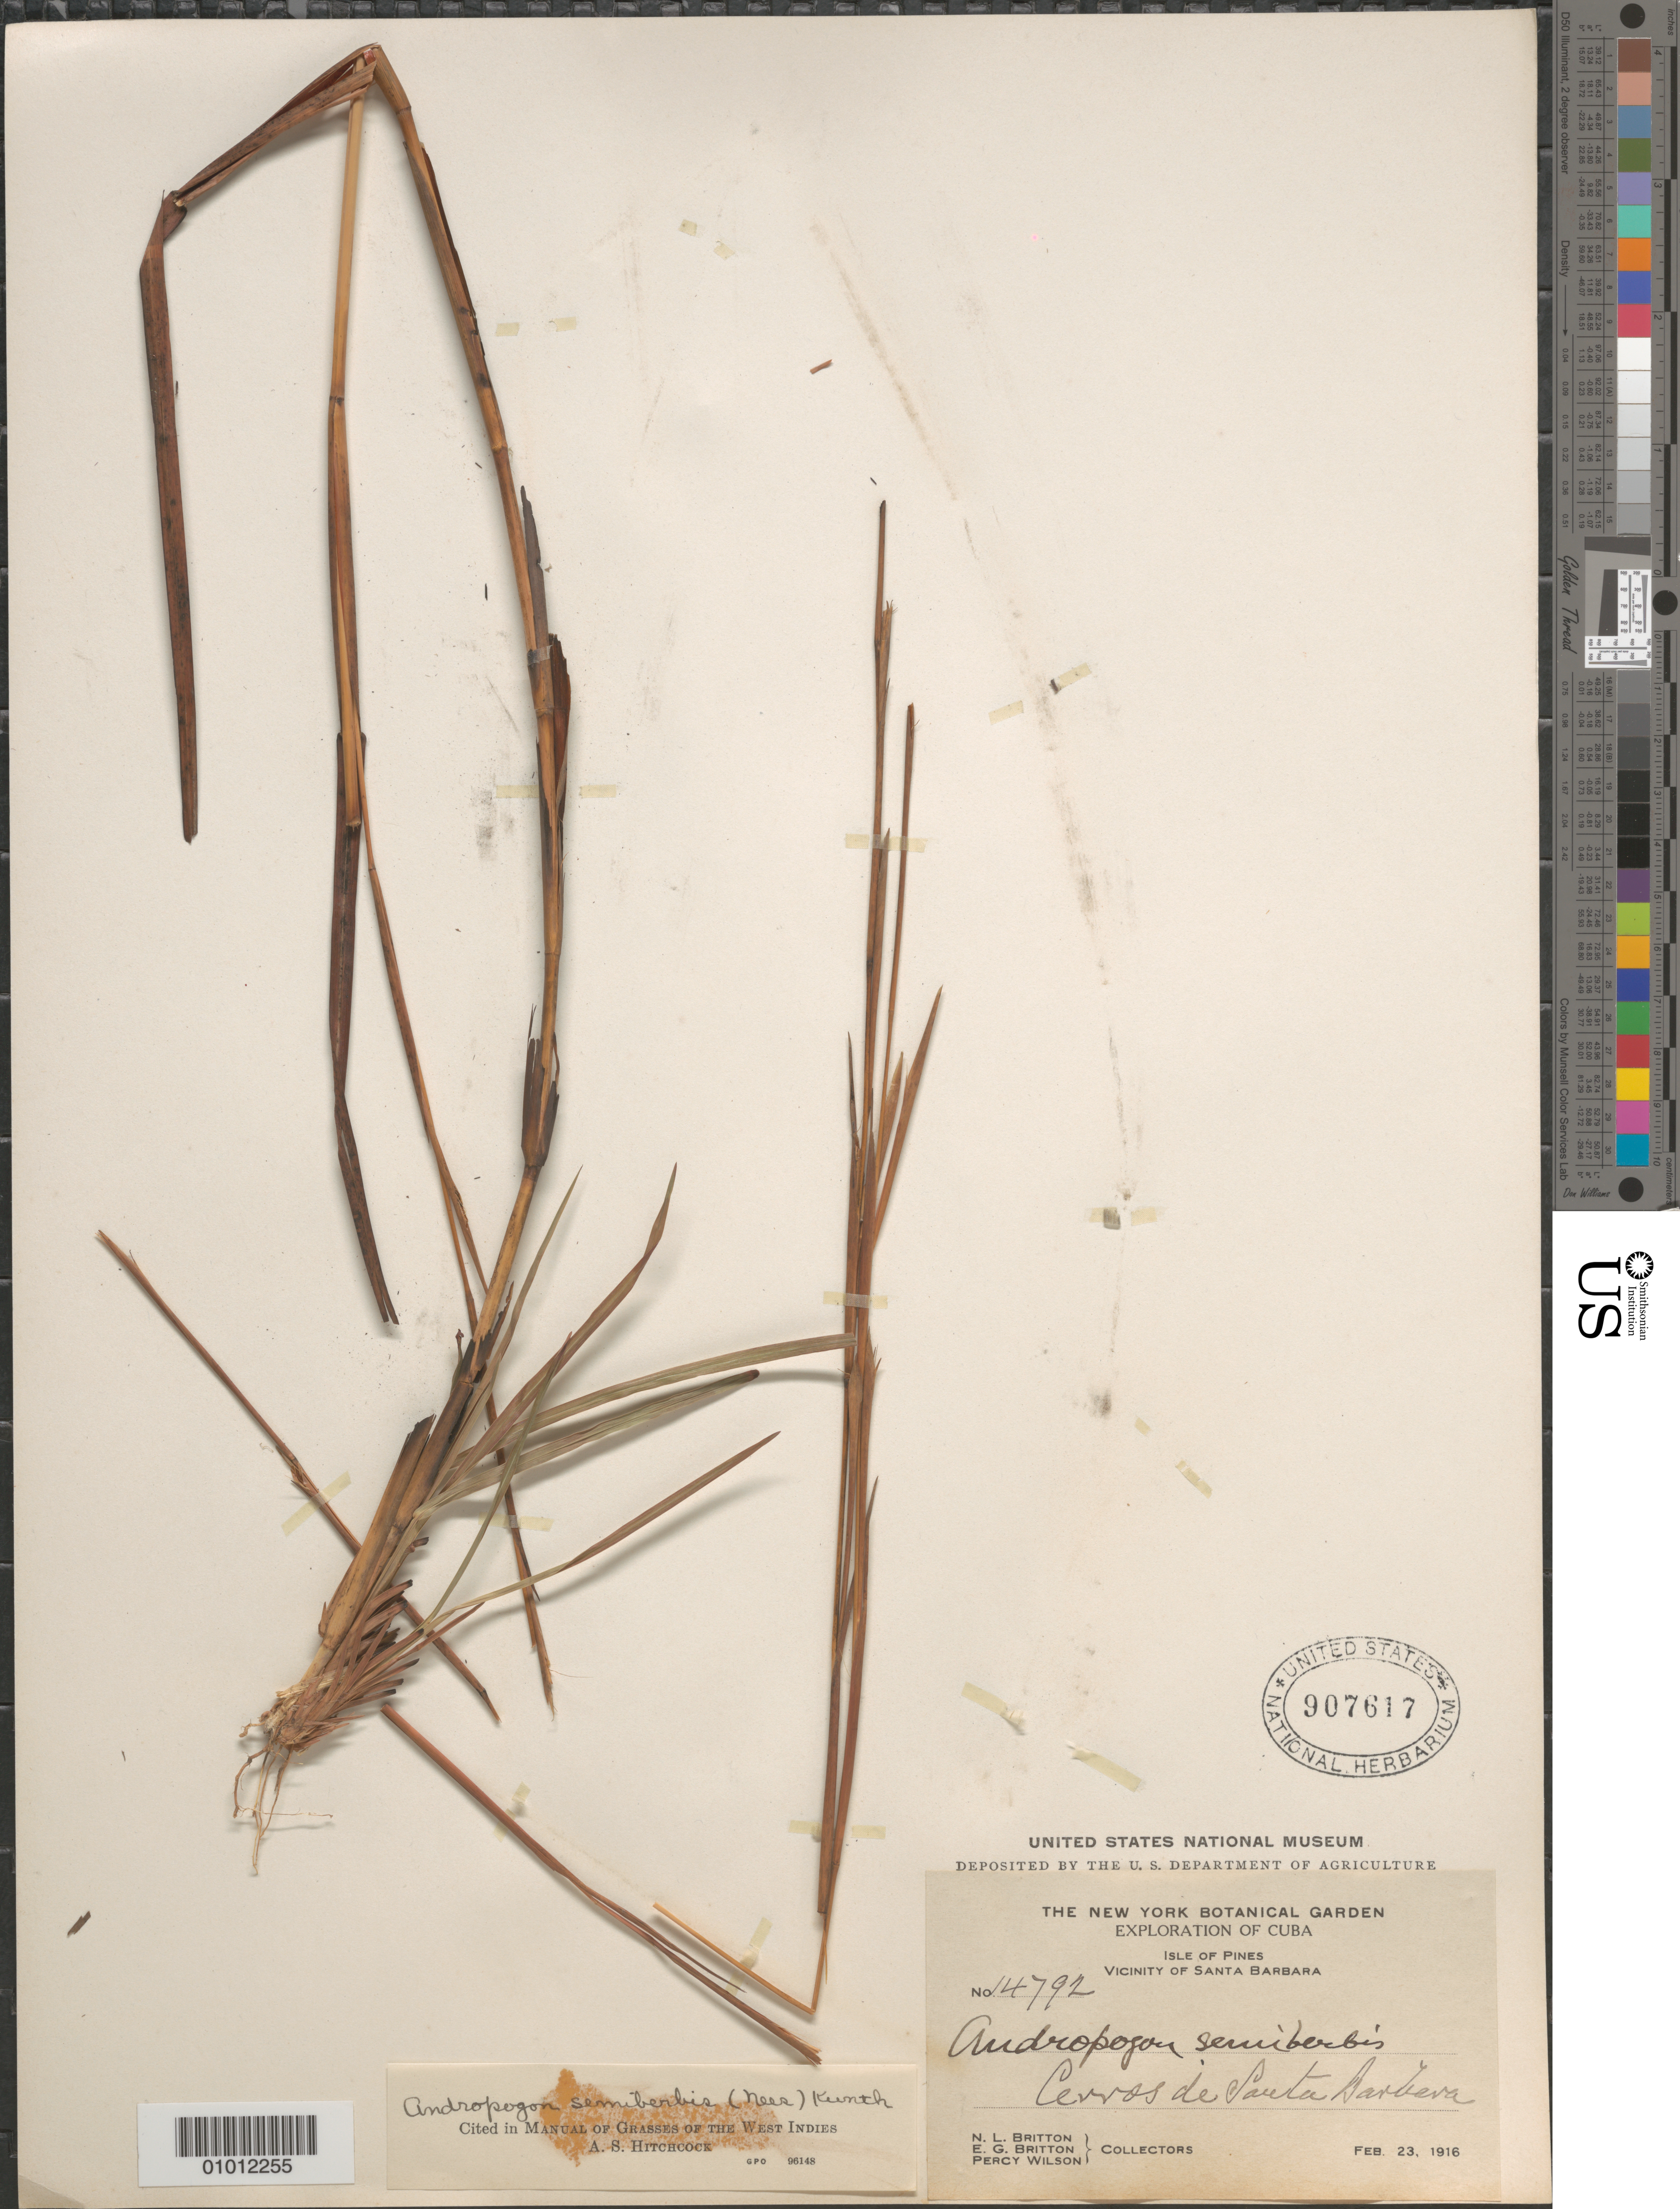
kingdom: Plantae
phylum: Tracheophyta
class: Liliopsida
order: Poales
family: Poaceae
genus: Schizachyrium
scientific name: Schizachyrium sanguineum var. sanguineum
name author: (Retz.) Alston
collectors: N. Britton, E. G. Britton & P. Wilson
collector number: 14792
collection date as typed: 23 Feb 1916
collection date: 1916-02-23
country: Cuba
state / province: Isla de la Juventud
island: Isla de la Juventud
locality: [Isle of Pines], Cerros de Santa Barbara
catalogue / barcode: US 907617